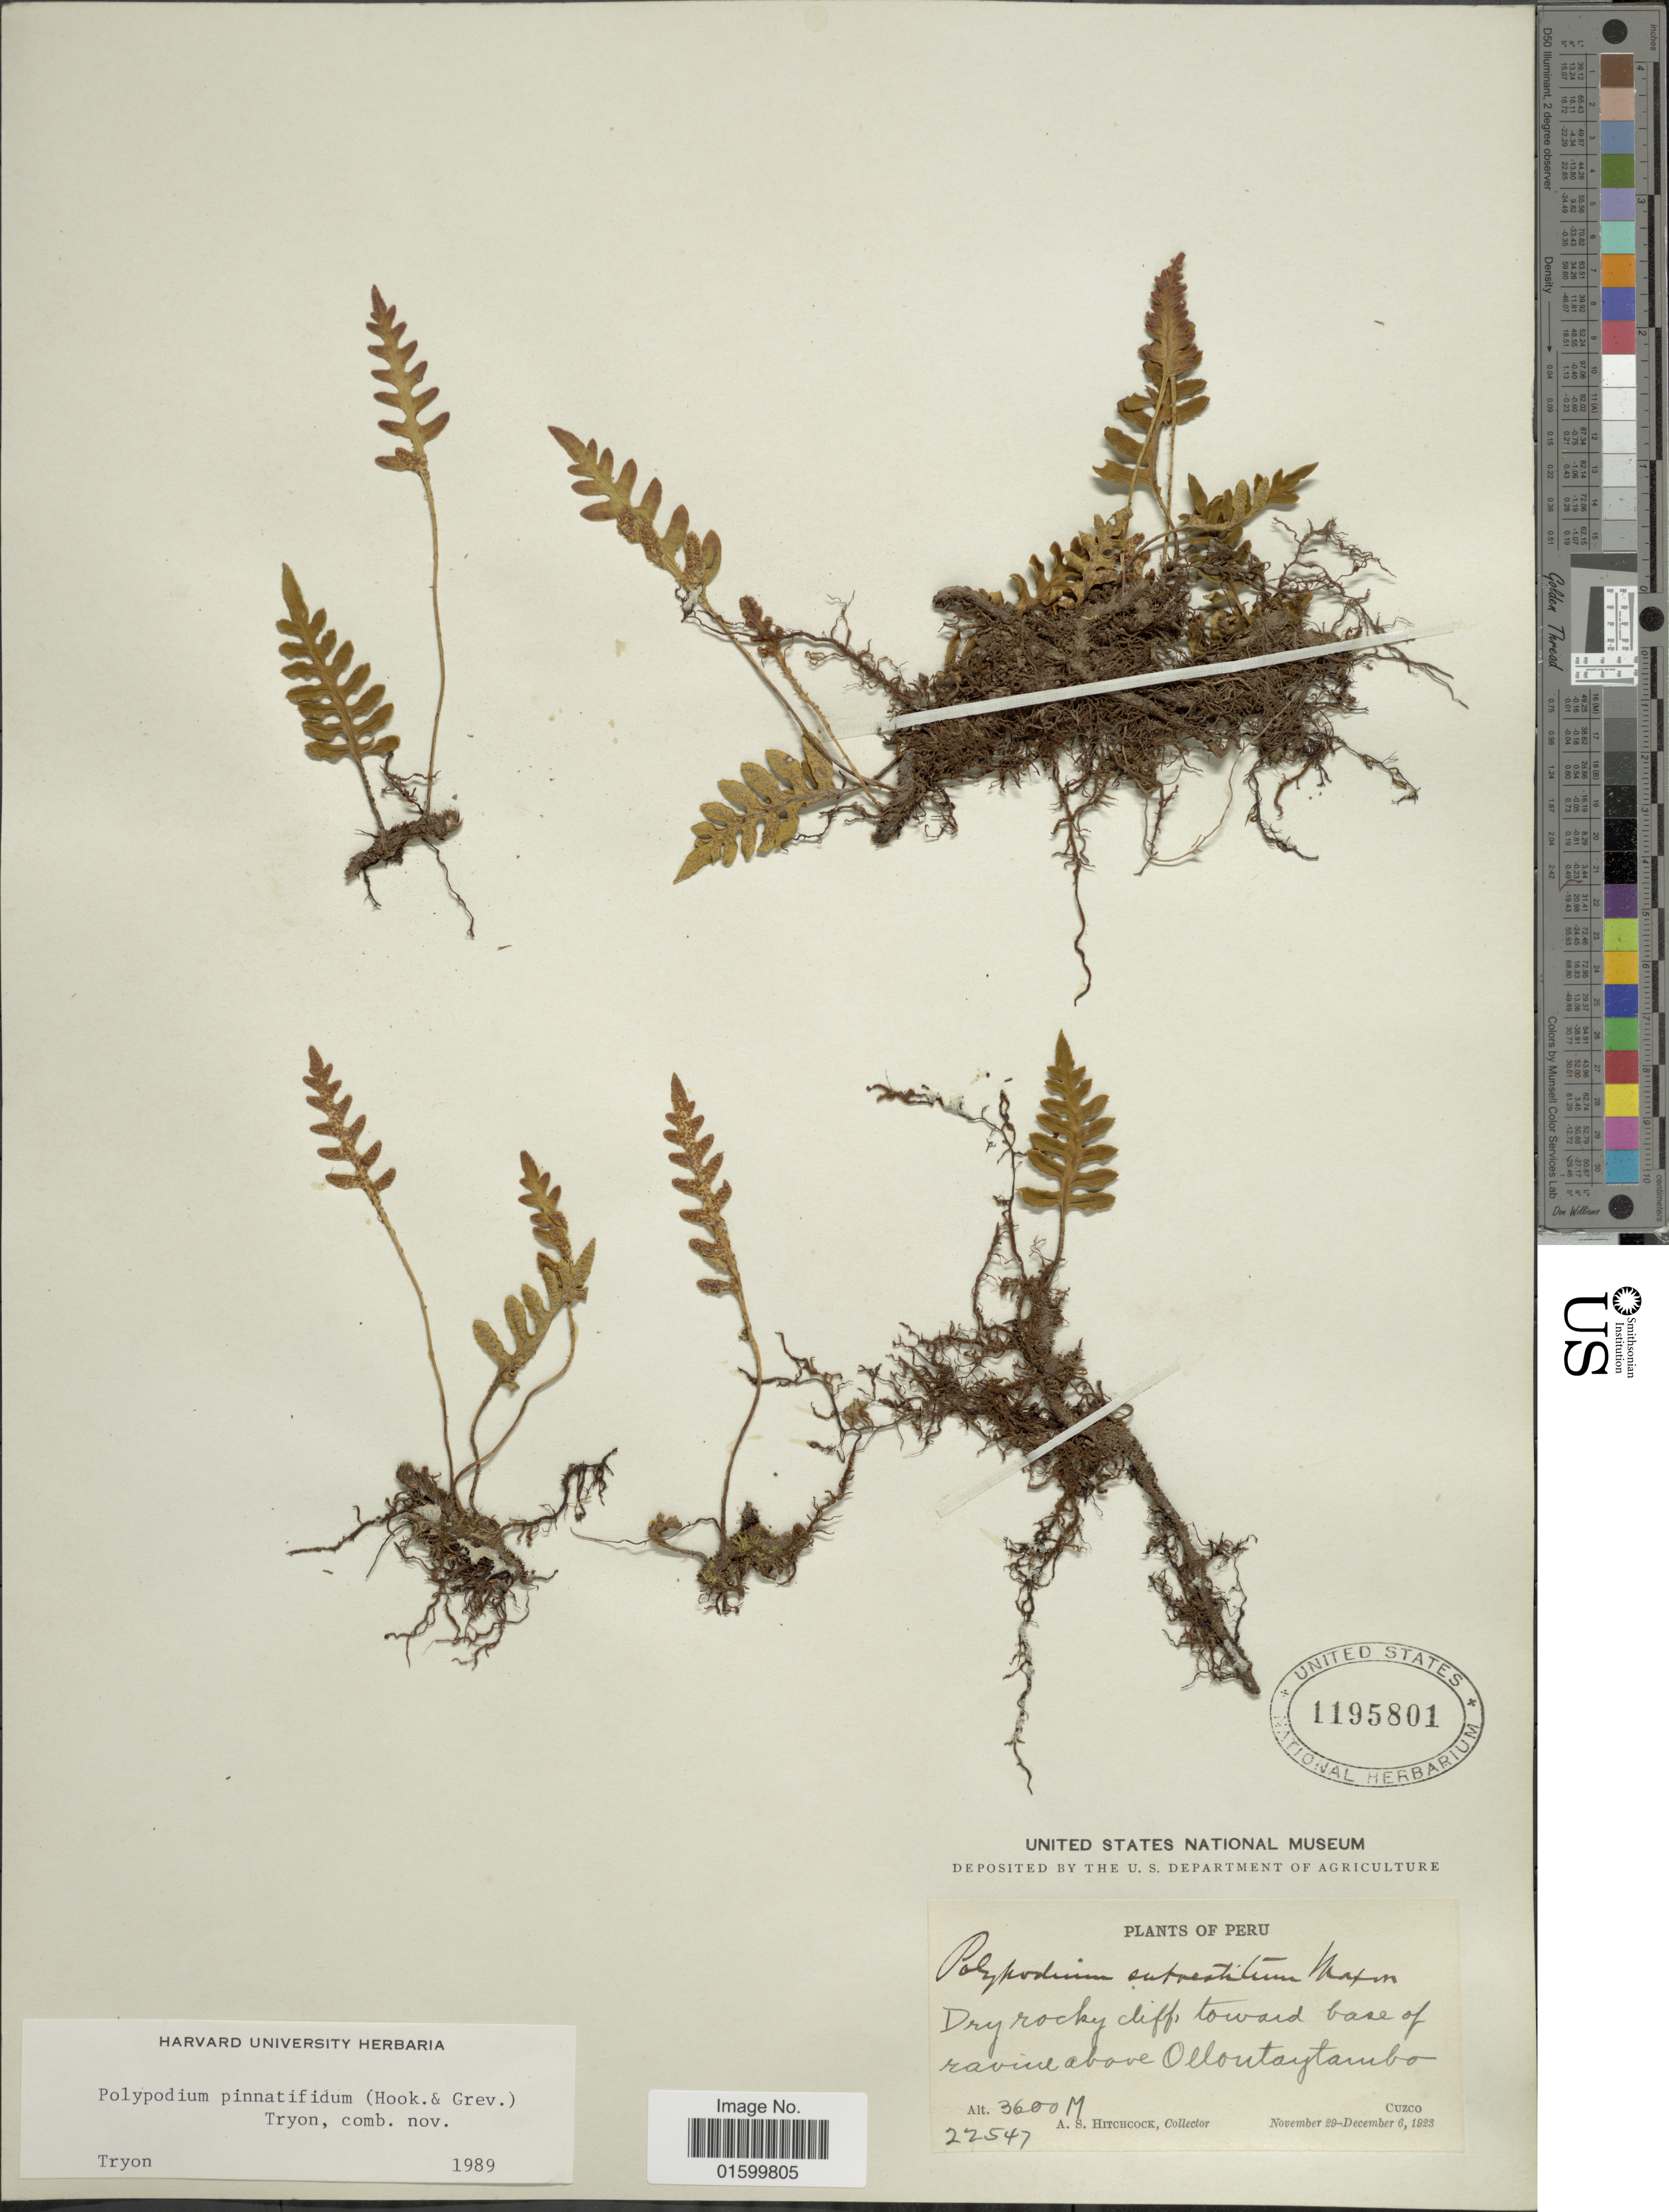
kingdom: Plantae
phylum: Tracheophyta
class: Polypodiopsida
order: Polypodiales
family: Polypodiaceae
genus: Pleopeltis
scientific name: Pleopeltis pinnatifida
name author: Gill.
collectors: A. S. Hitchcock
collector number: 22547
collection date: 1923-11-29/1923-12-06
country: Peru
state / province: Cusco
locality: Toward base of ravine above Ollantaytambo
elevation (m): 3600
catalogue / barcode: US 1195801